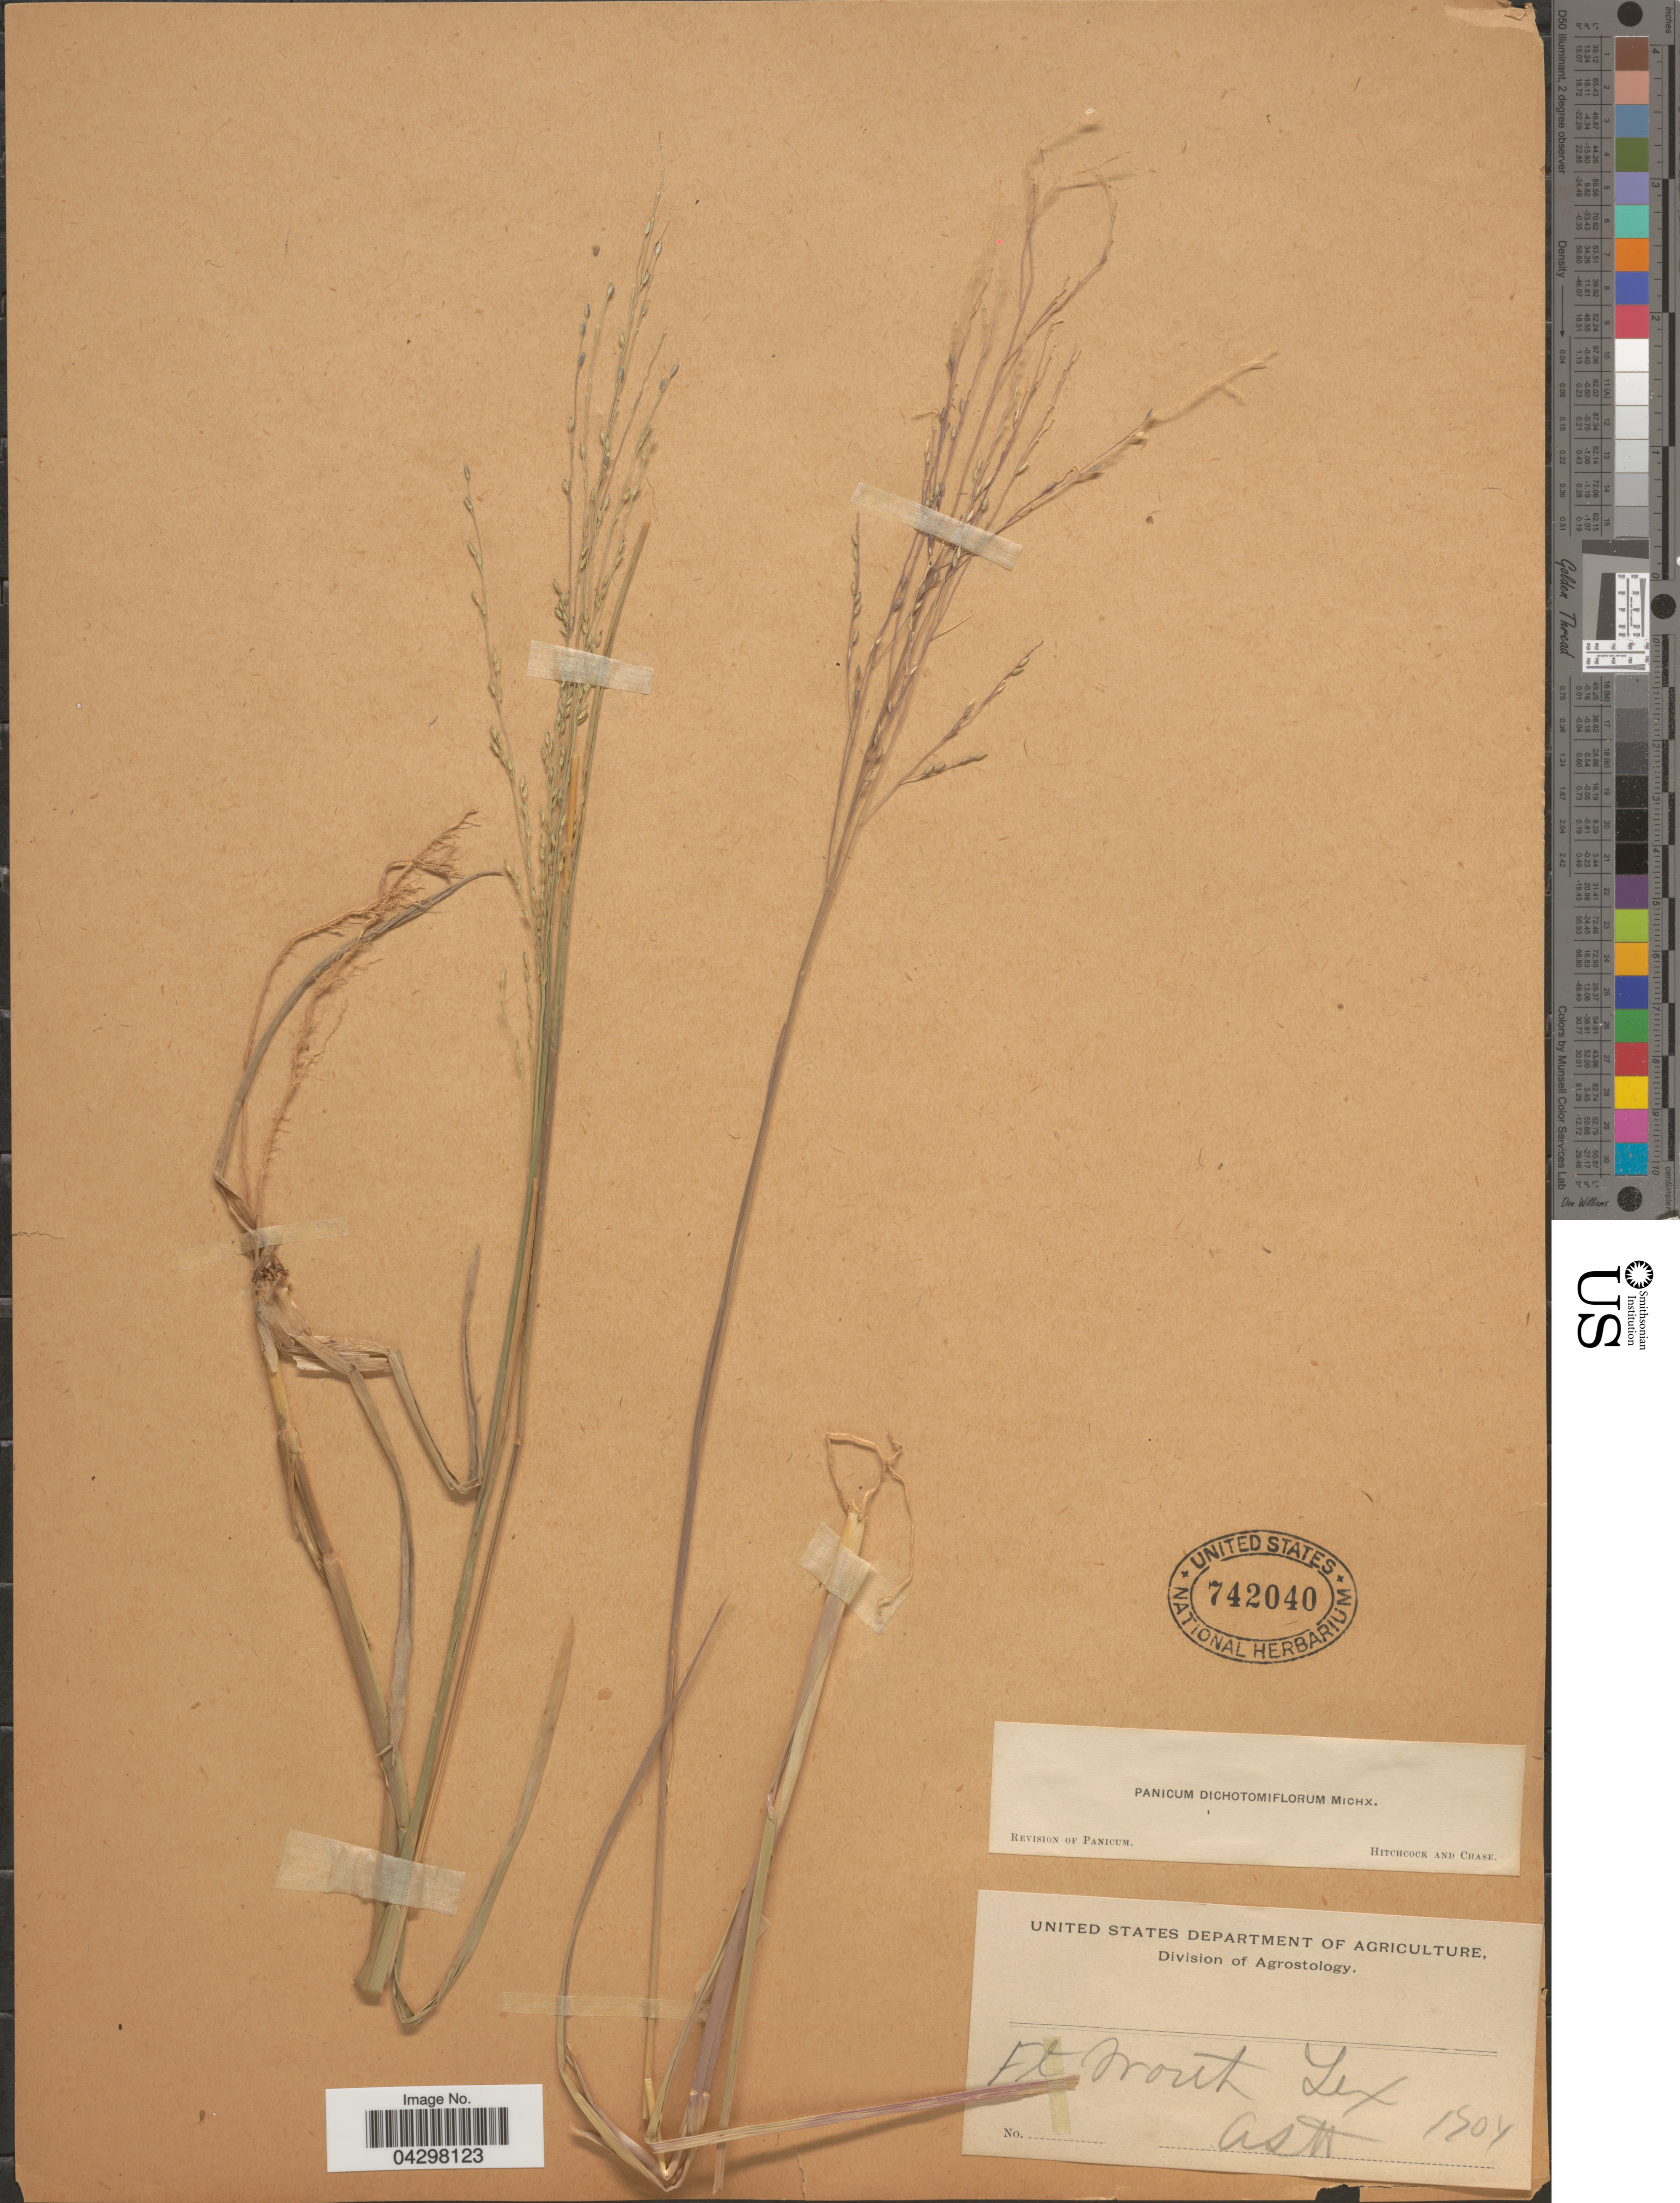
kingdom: Plantae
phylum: Tracheophyta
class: Liliopsida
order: Poales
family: Poaceae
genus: Panicum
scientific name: Panicum dichotomiflorum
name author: Michx.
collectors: A. H.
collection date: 1904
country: United States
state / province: Texas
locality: Ft Worth.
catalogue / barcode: US 742040